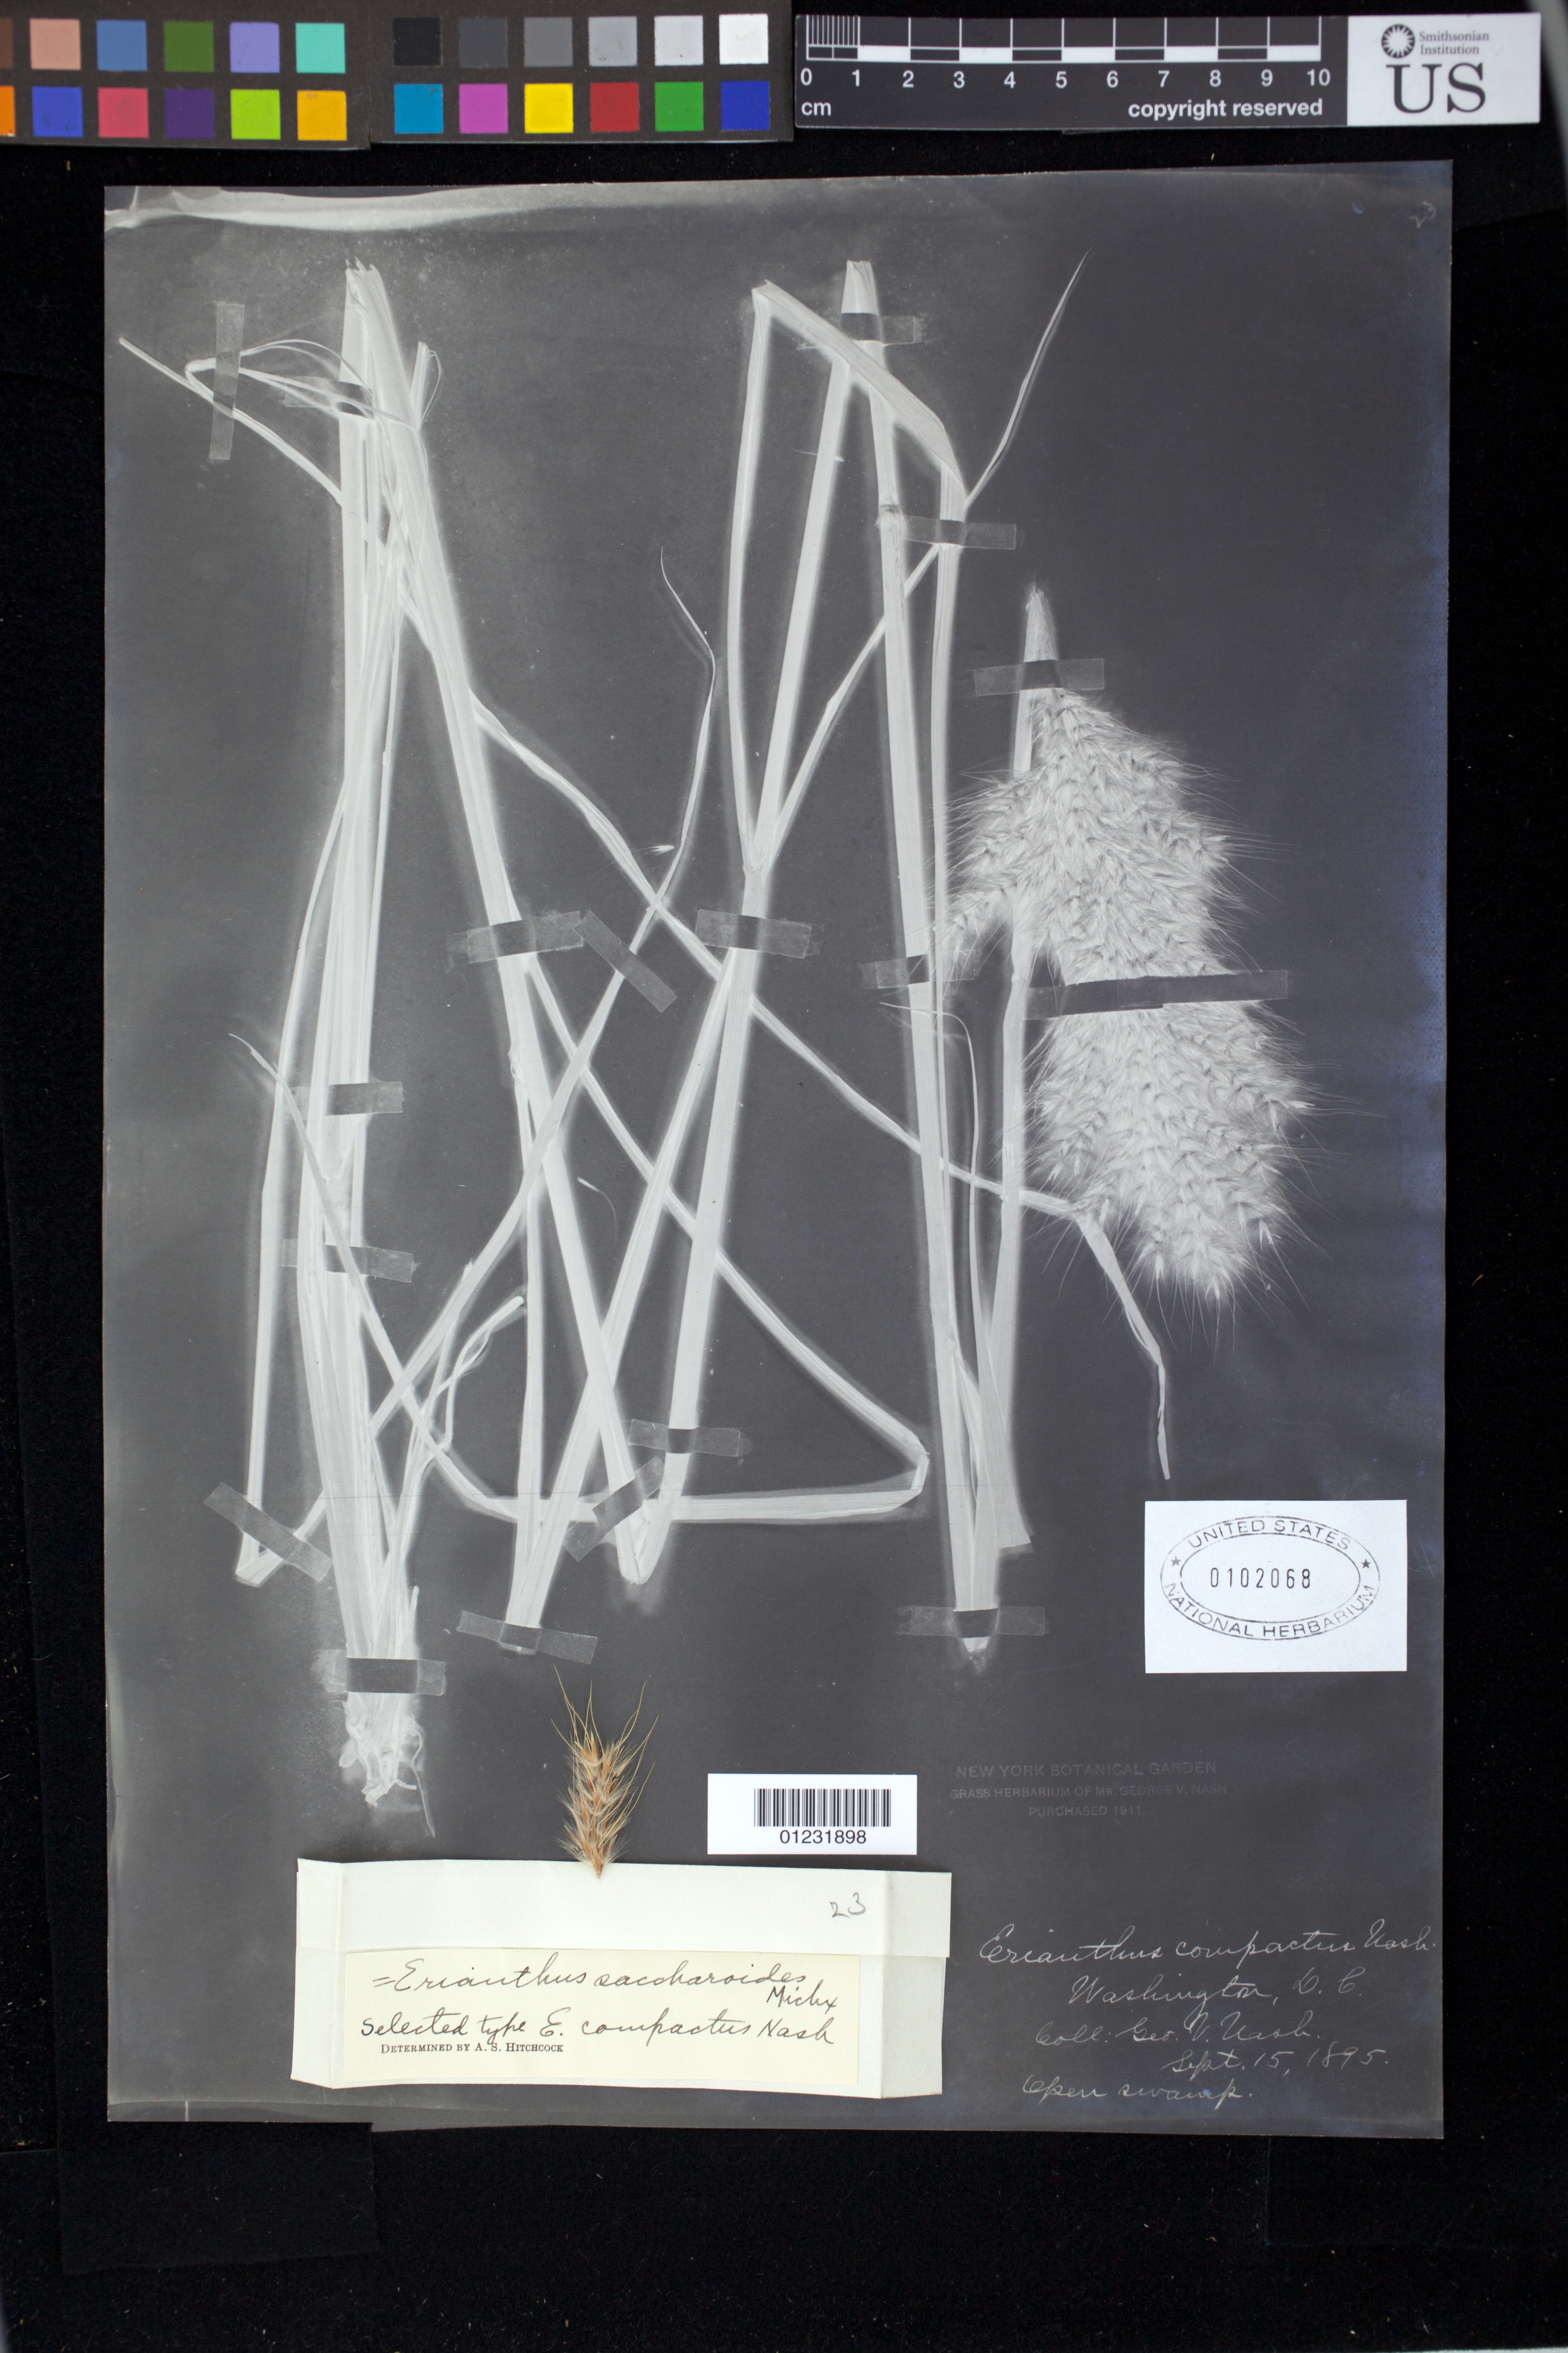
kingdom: Plantae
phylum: Tracheophyta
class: Liliopsida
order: Poales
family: Poaceae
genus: Erianthus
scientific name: Erianthus compactus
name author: Nash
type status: Syntype Fragment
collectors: G. V. Nash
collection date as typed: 05 Sep 1895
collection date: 1895-09-05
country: United States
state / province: District of Columbia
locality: Washington, D.C.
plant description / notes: Photocopy and fragmentary material of type specimen ex herb. NY Bot. Gard. Protologue, "In moist or wet soil, New Jersey to North Carolina and Tennessee." Annotated "selected type E. compactus Nash", probably lectotypified.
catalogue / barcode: US 102068